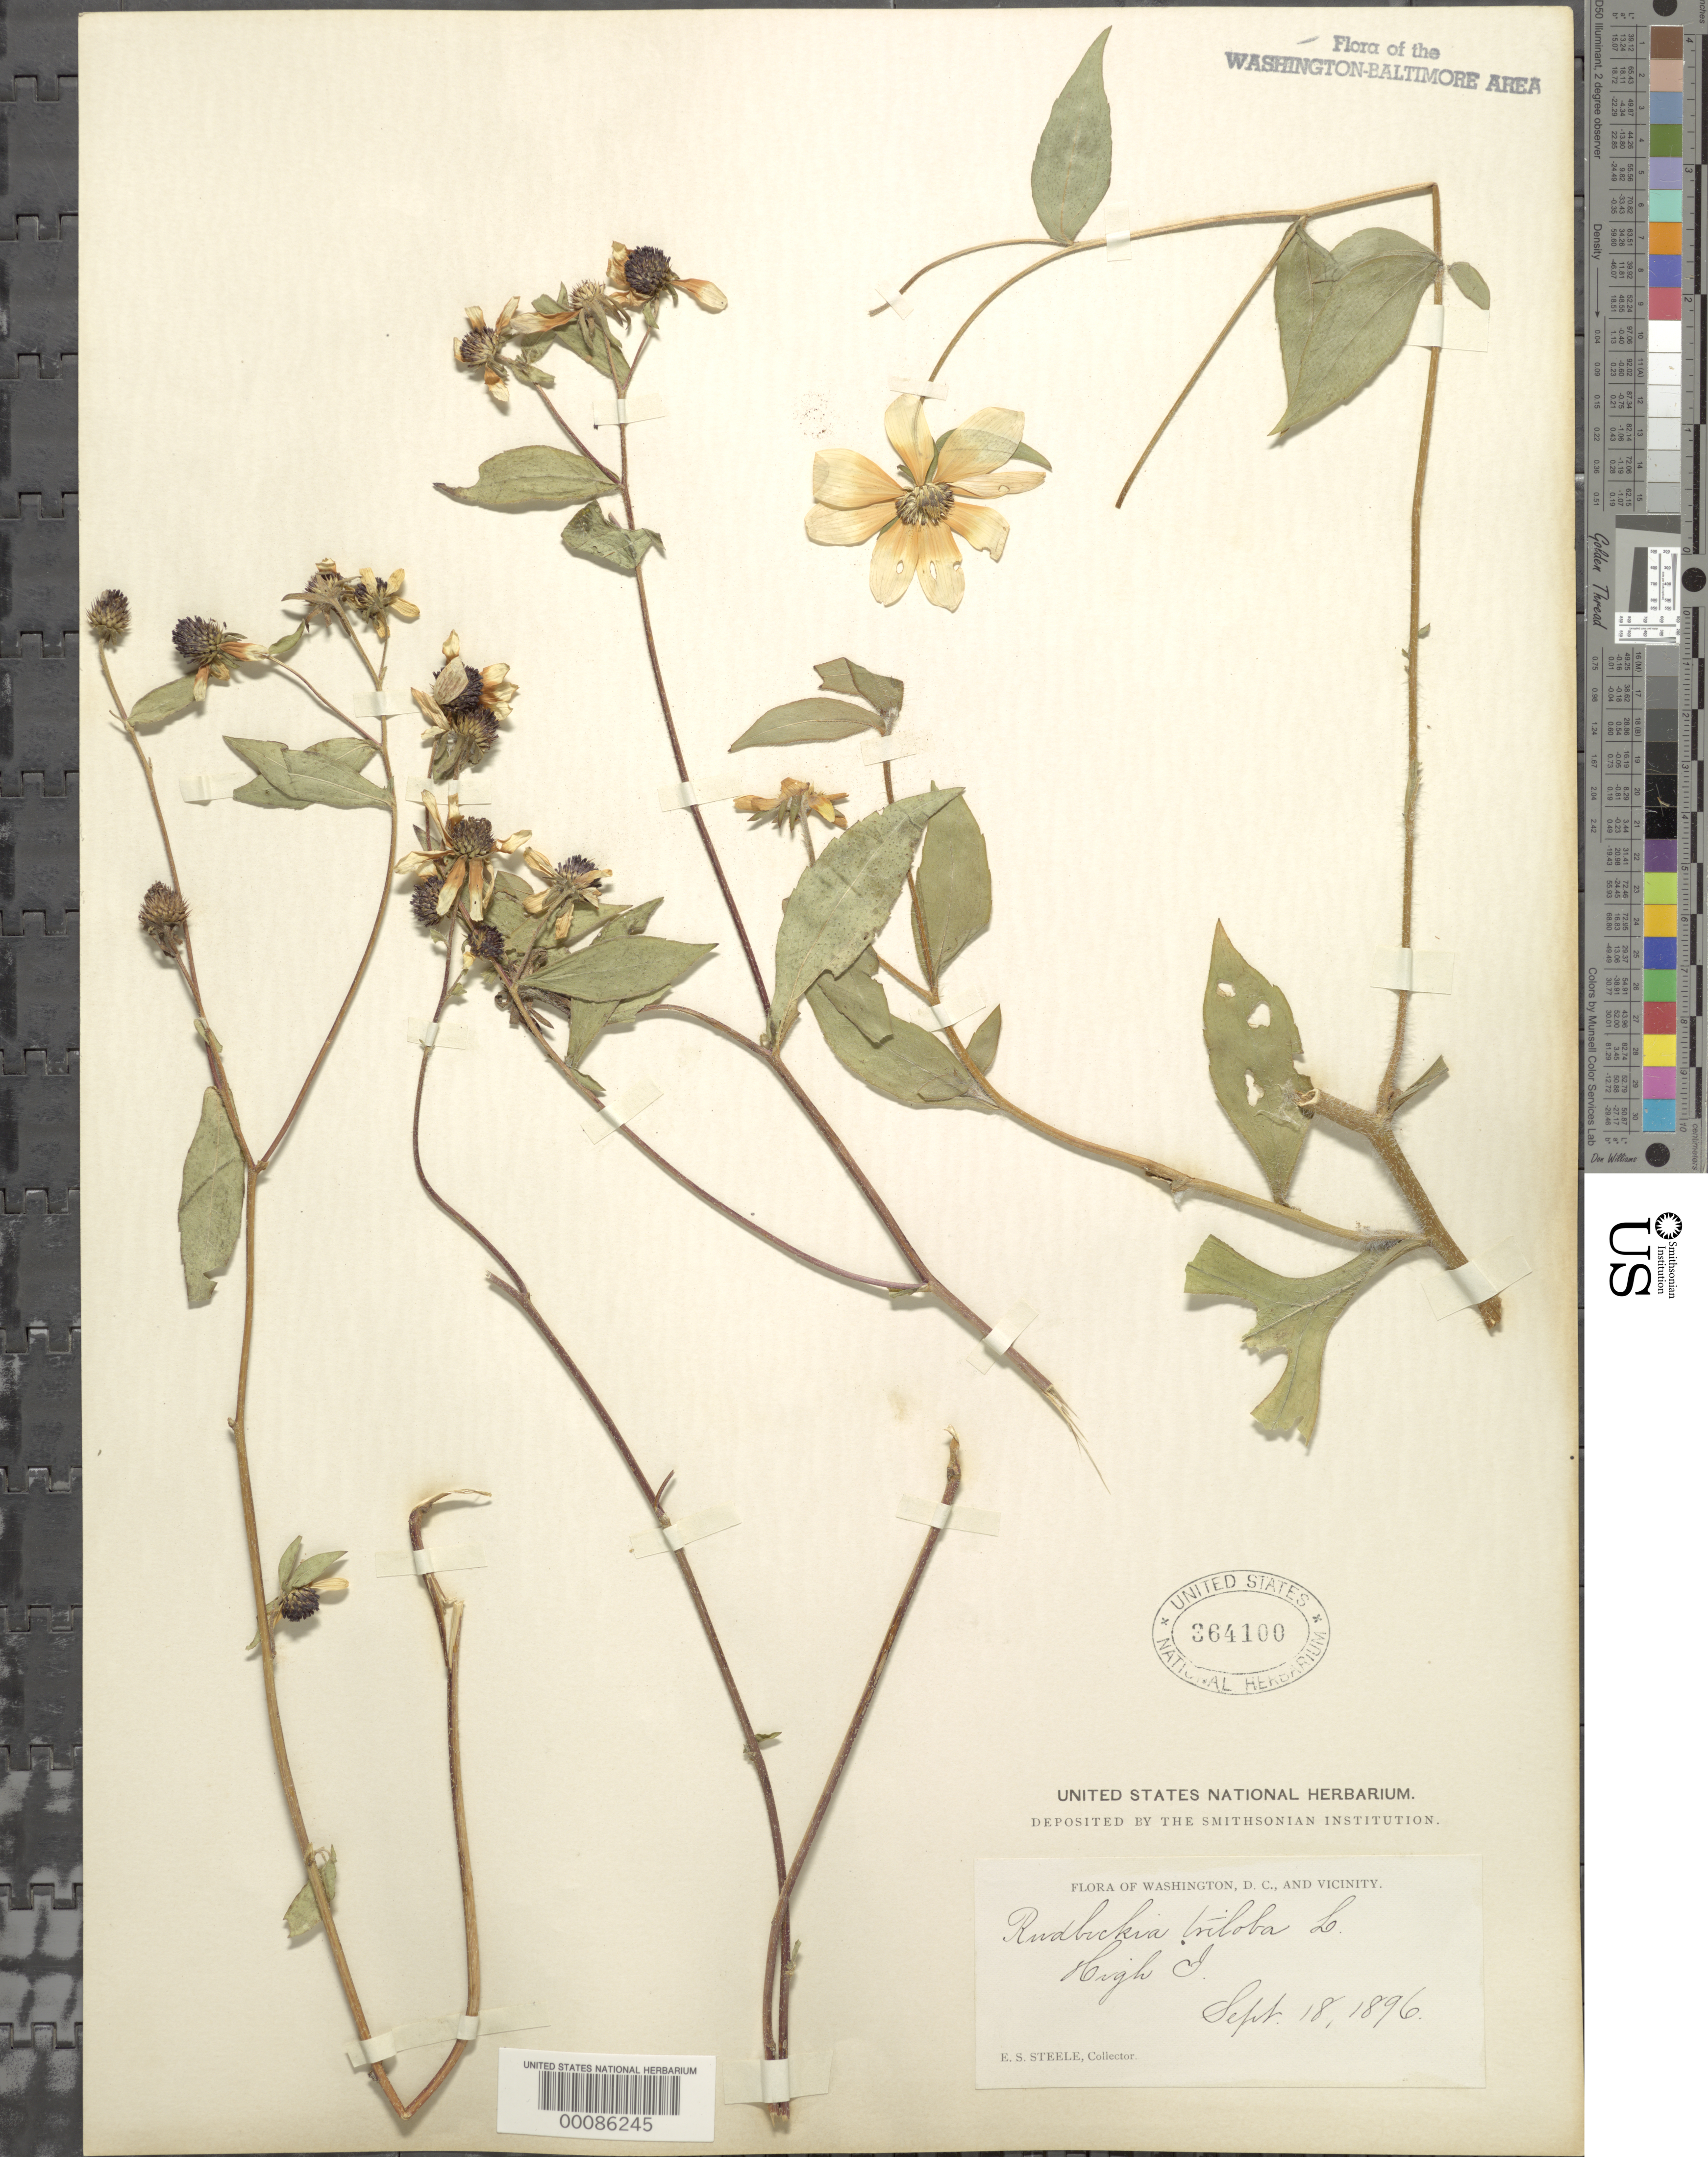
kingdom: Plantae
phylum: Tracheophyta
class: Magnoliopsida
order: Asterales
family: Asteraceae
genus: Rudbeckia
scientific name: Rudbeckia triloba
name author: L.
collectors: E. Steele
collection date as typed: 18 Sep 1896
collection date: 1896-09-18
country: United States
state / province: Maryland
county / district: Montgomery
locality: High Island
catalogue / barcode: US 364100